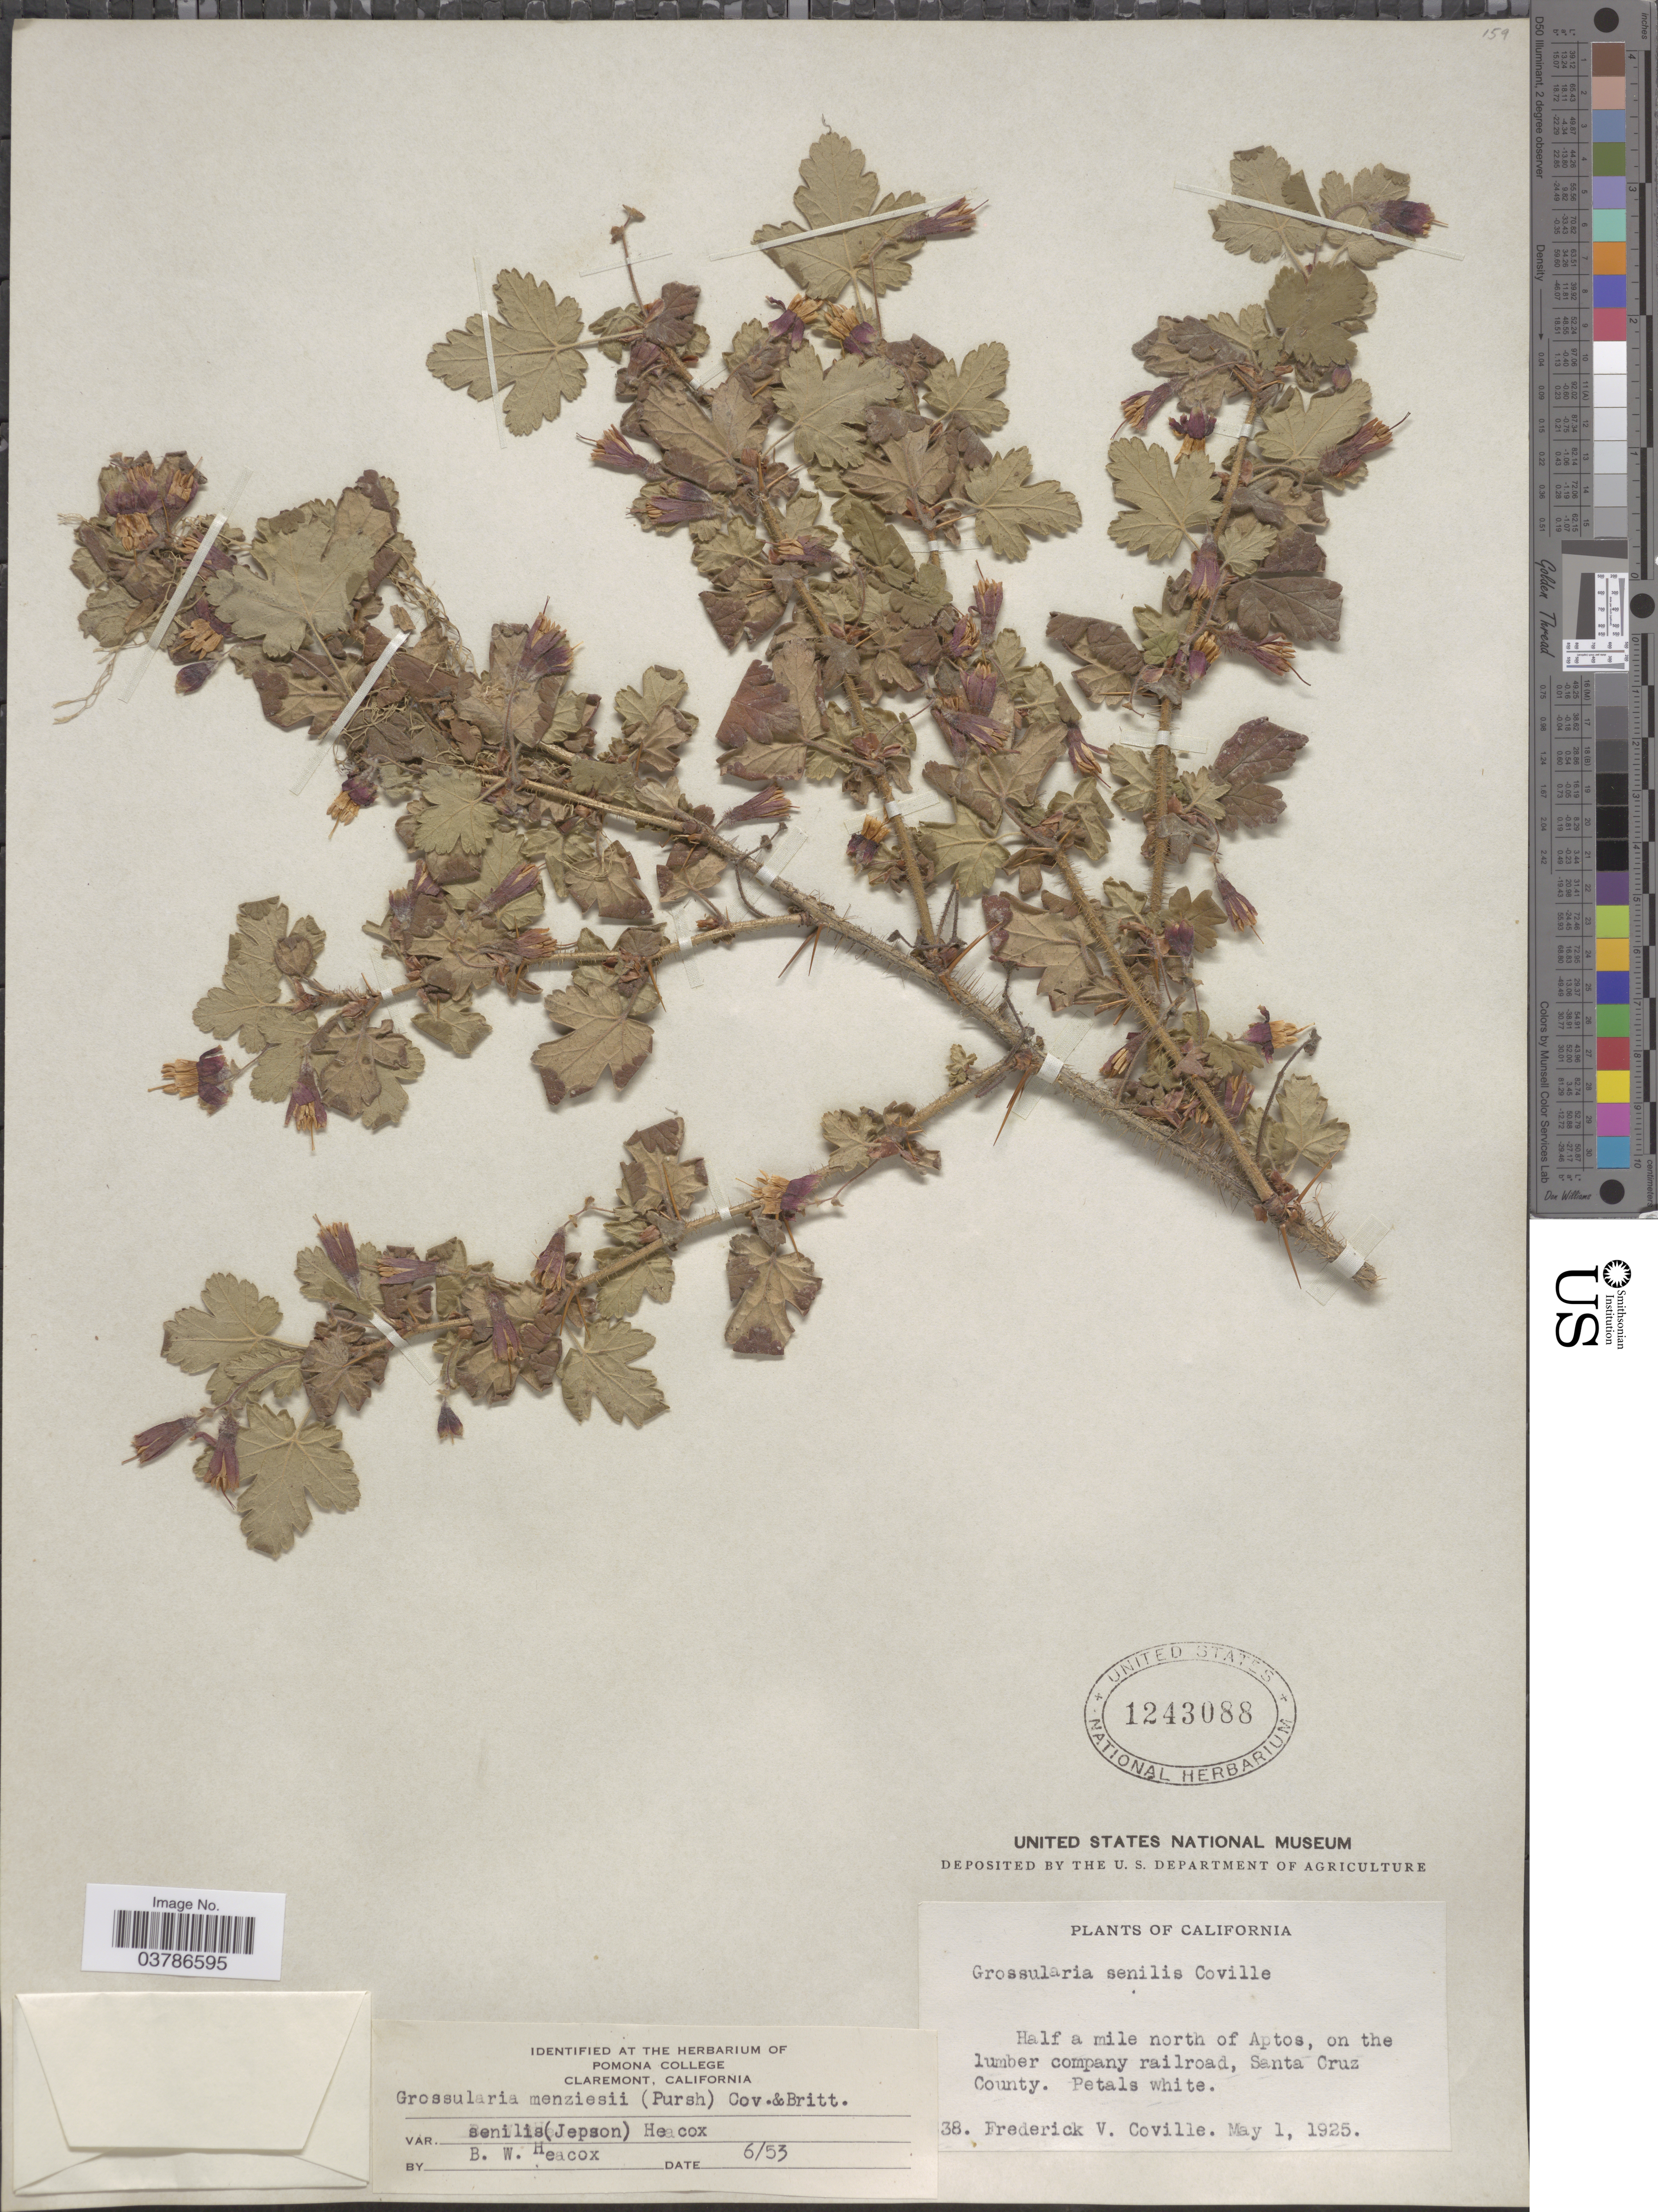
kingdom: Plantae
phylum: Tracheophyta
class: Magnoliopsida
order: Saxifragales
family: Grossulariaceae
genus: Ribes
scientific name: Ribes menziesii var. senile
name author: (Coville) Jeps.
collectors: F. V. Coville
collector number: !38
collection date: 1925-05-01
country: United States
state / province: California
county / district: Santa Cruz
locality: Half a mile north of Aptos, on the lumber company railroad, Santa Cruz County.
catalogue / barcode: US 1243088